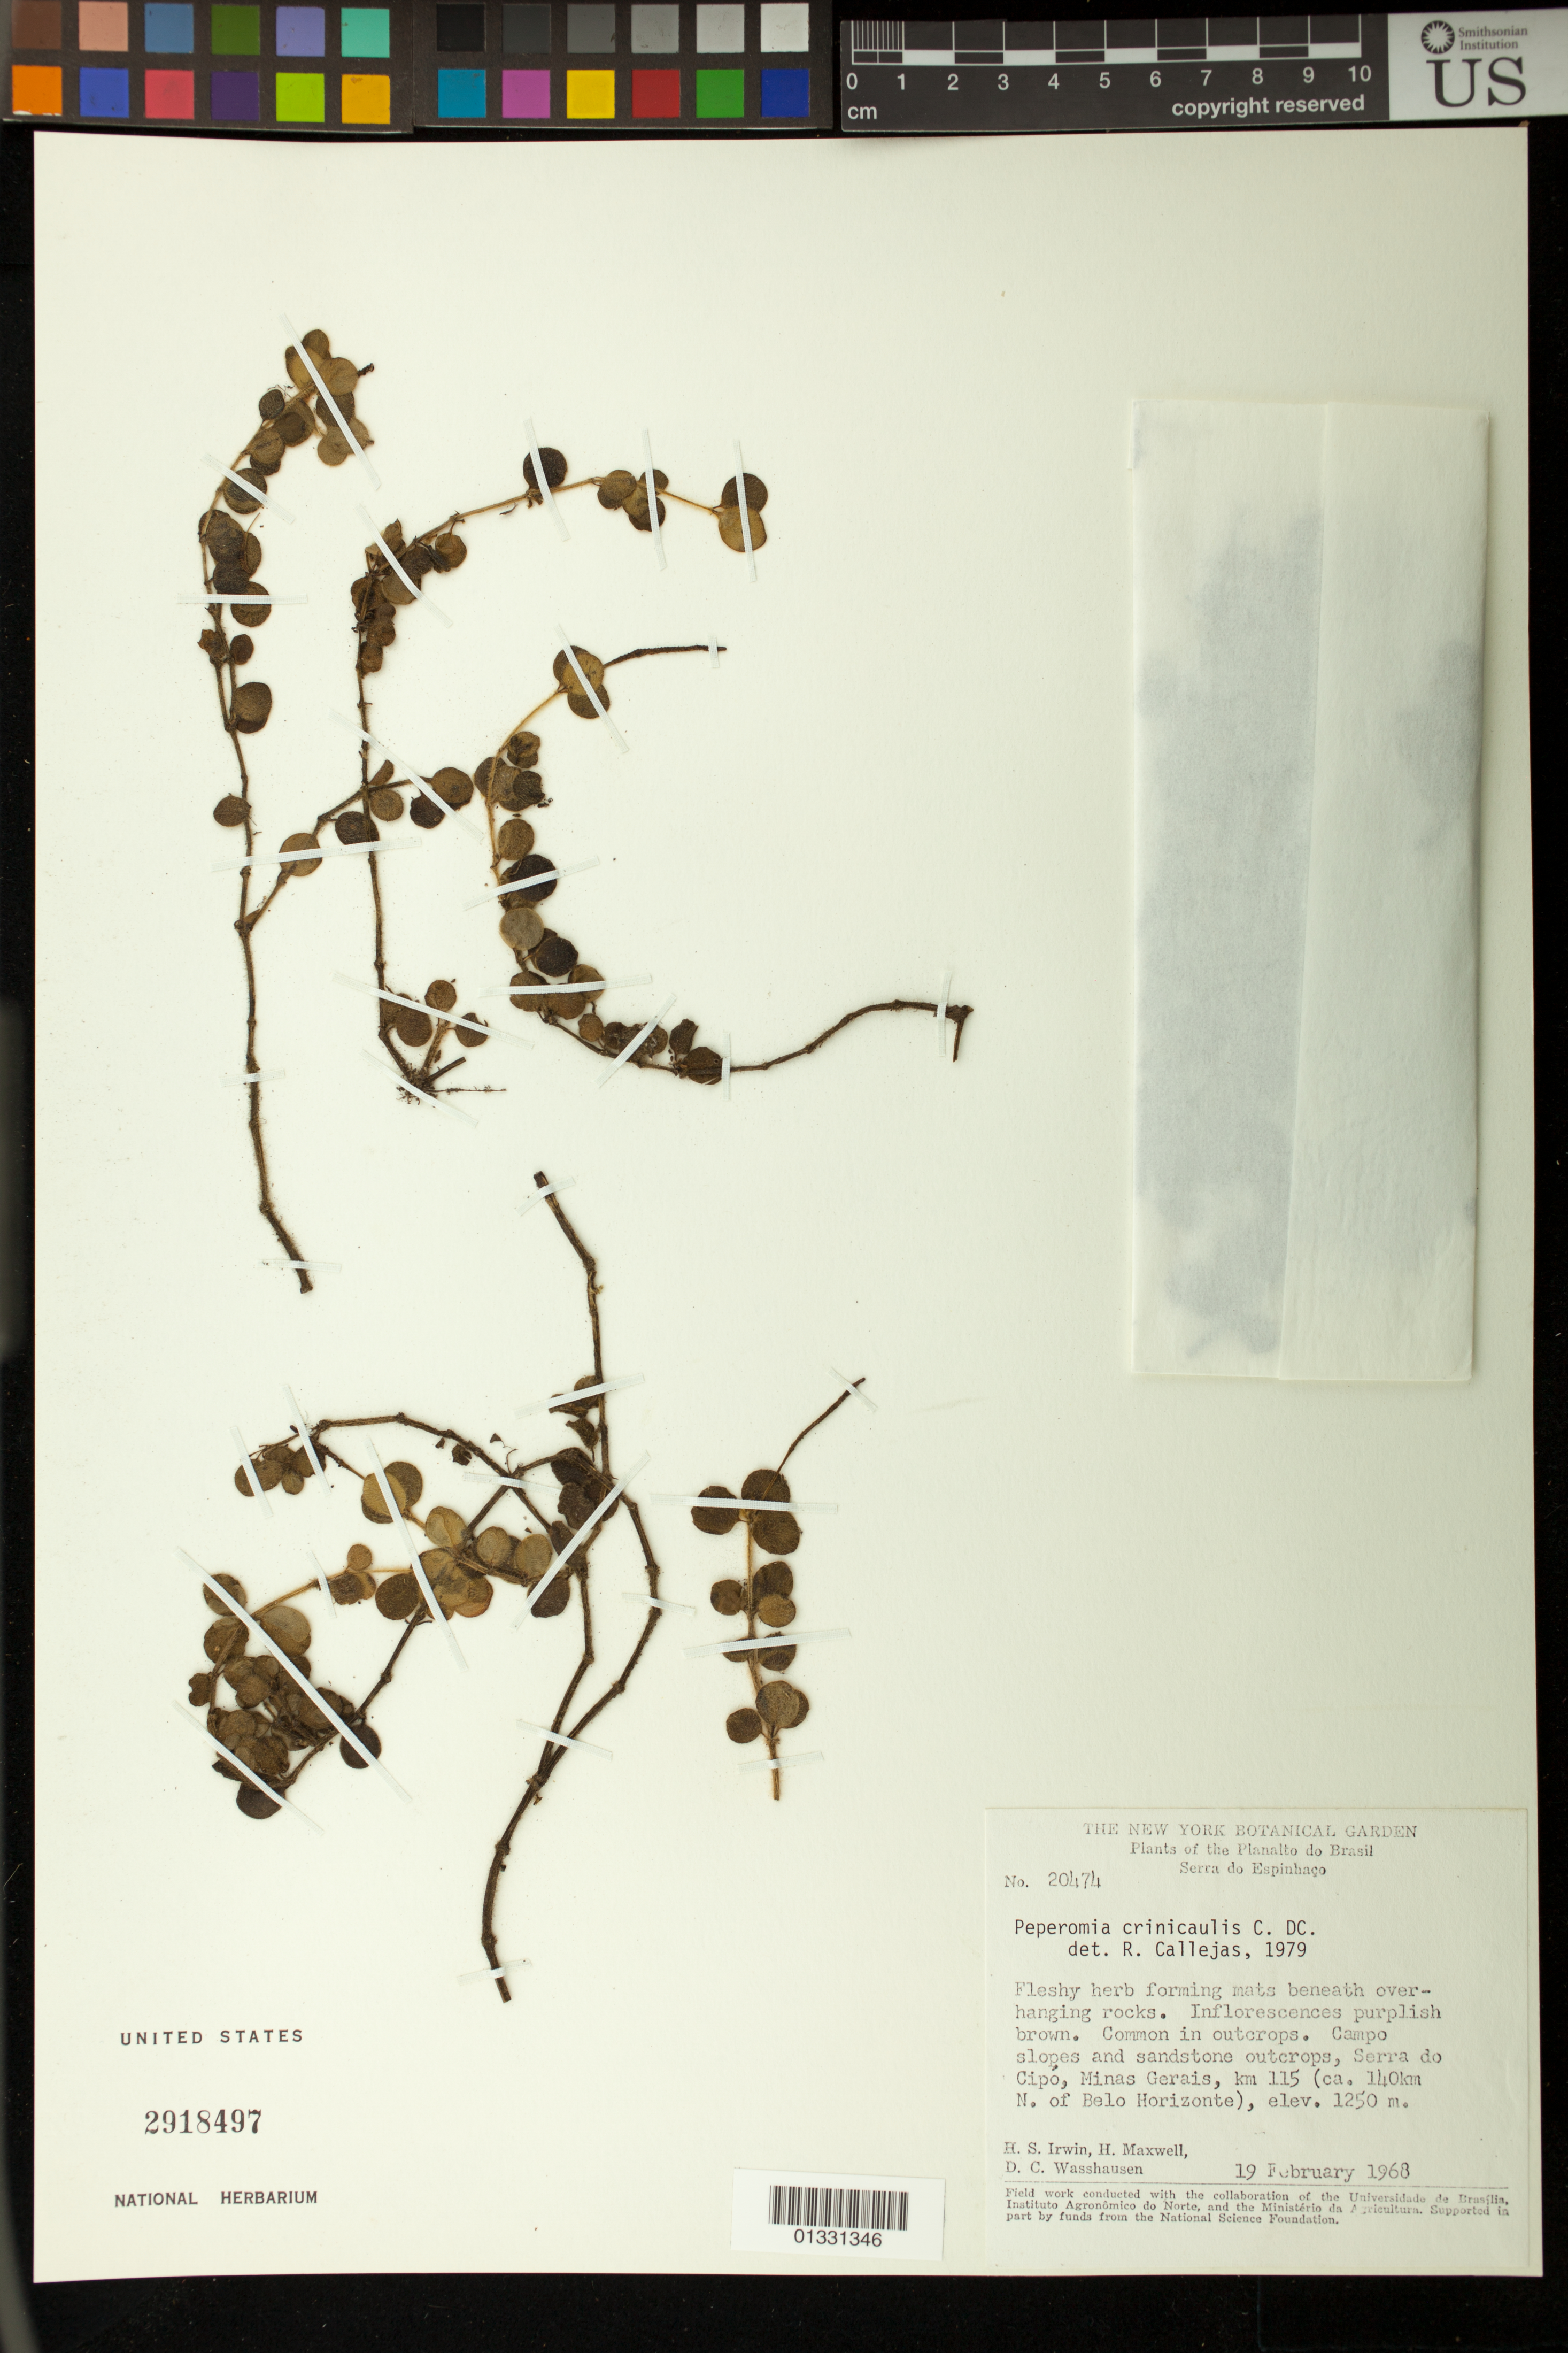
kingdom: Plantae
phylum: Tracheophyta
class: Magnoliopsida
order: Piperales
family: Piperaceae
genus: Peperomia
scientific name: Peperomia crinicaulis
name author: C. DC.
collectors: H. Irwin, H. Maxwell & D. C. Wasshausen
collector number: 20474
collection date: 1968-02-19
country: Brazil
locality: Serra do Cipó, Km 115 (ca. 140 Km N of Belo Horizonte)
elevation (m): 1250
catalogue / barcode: US 2918497